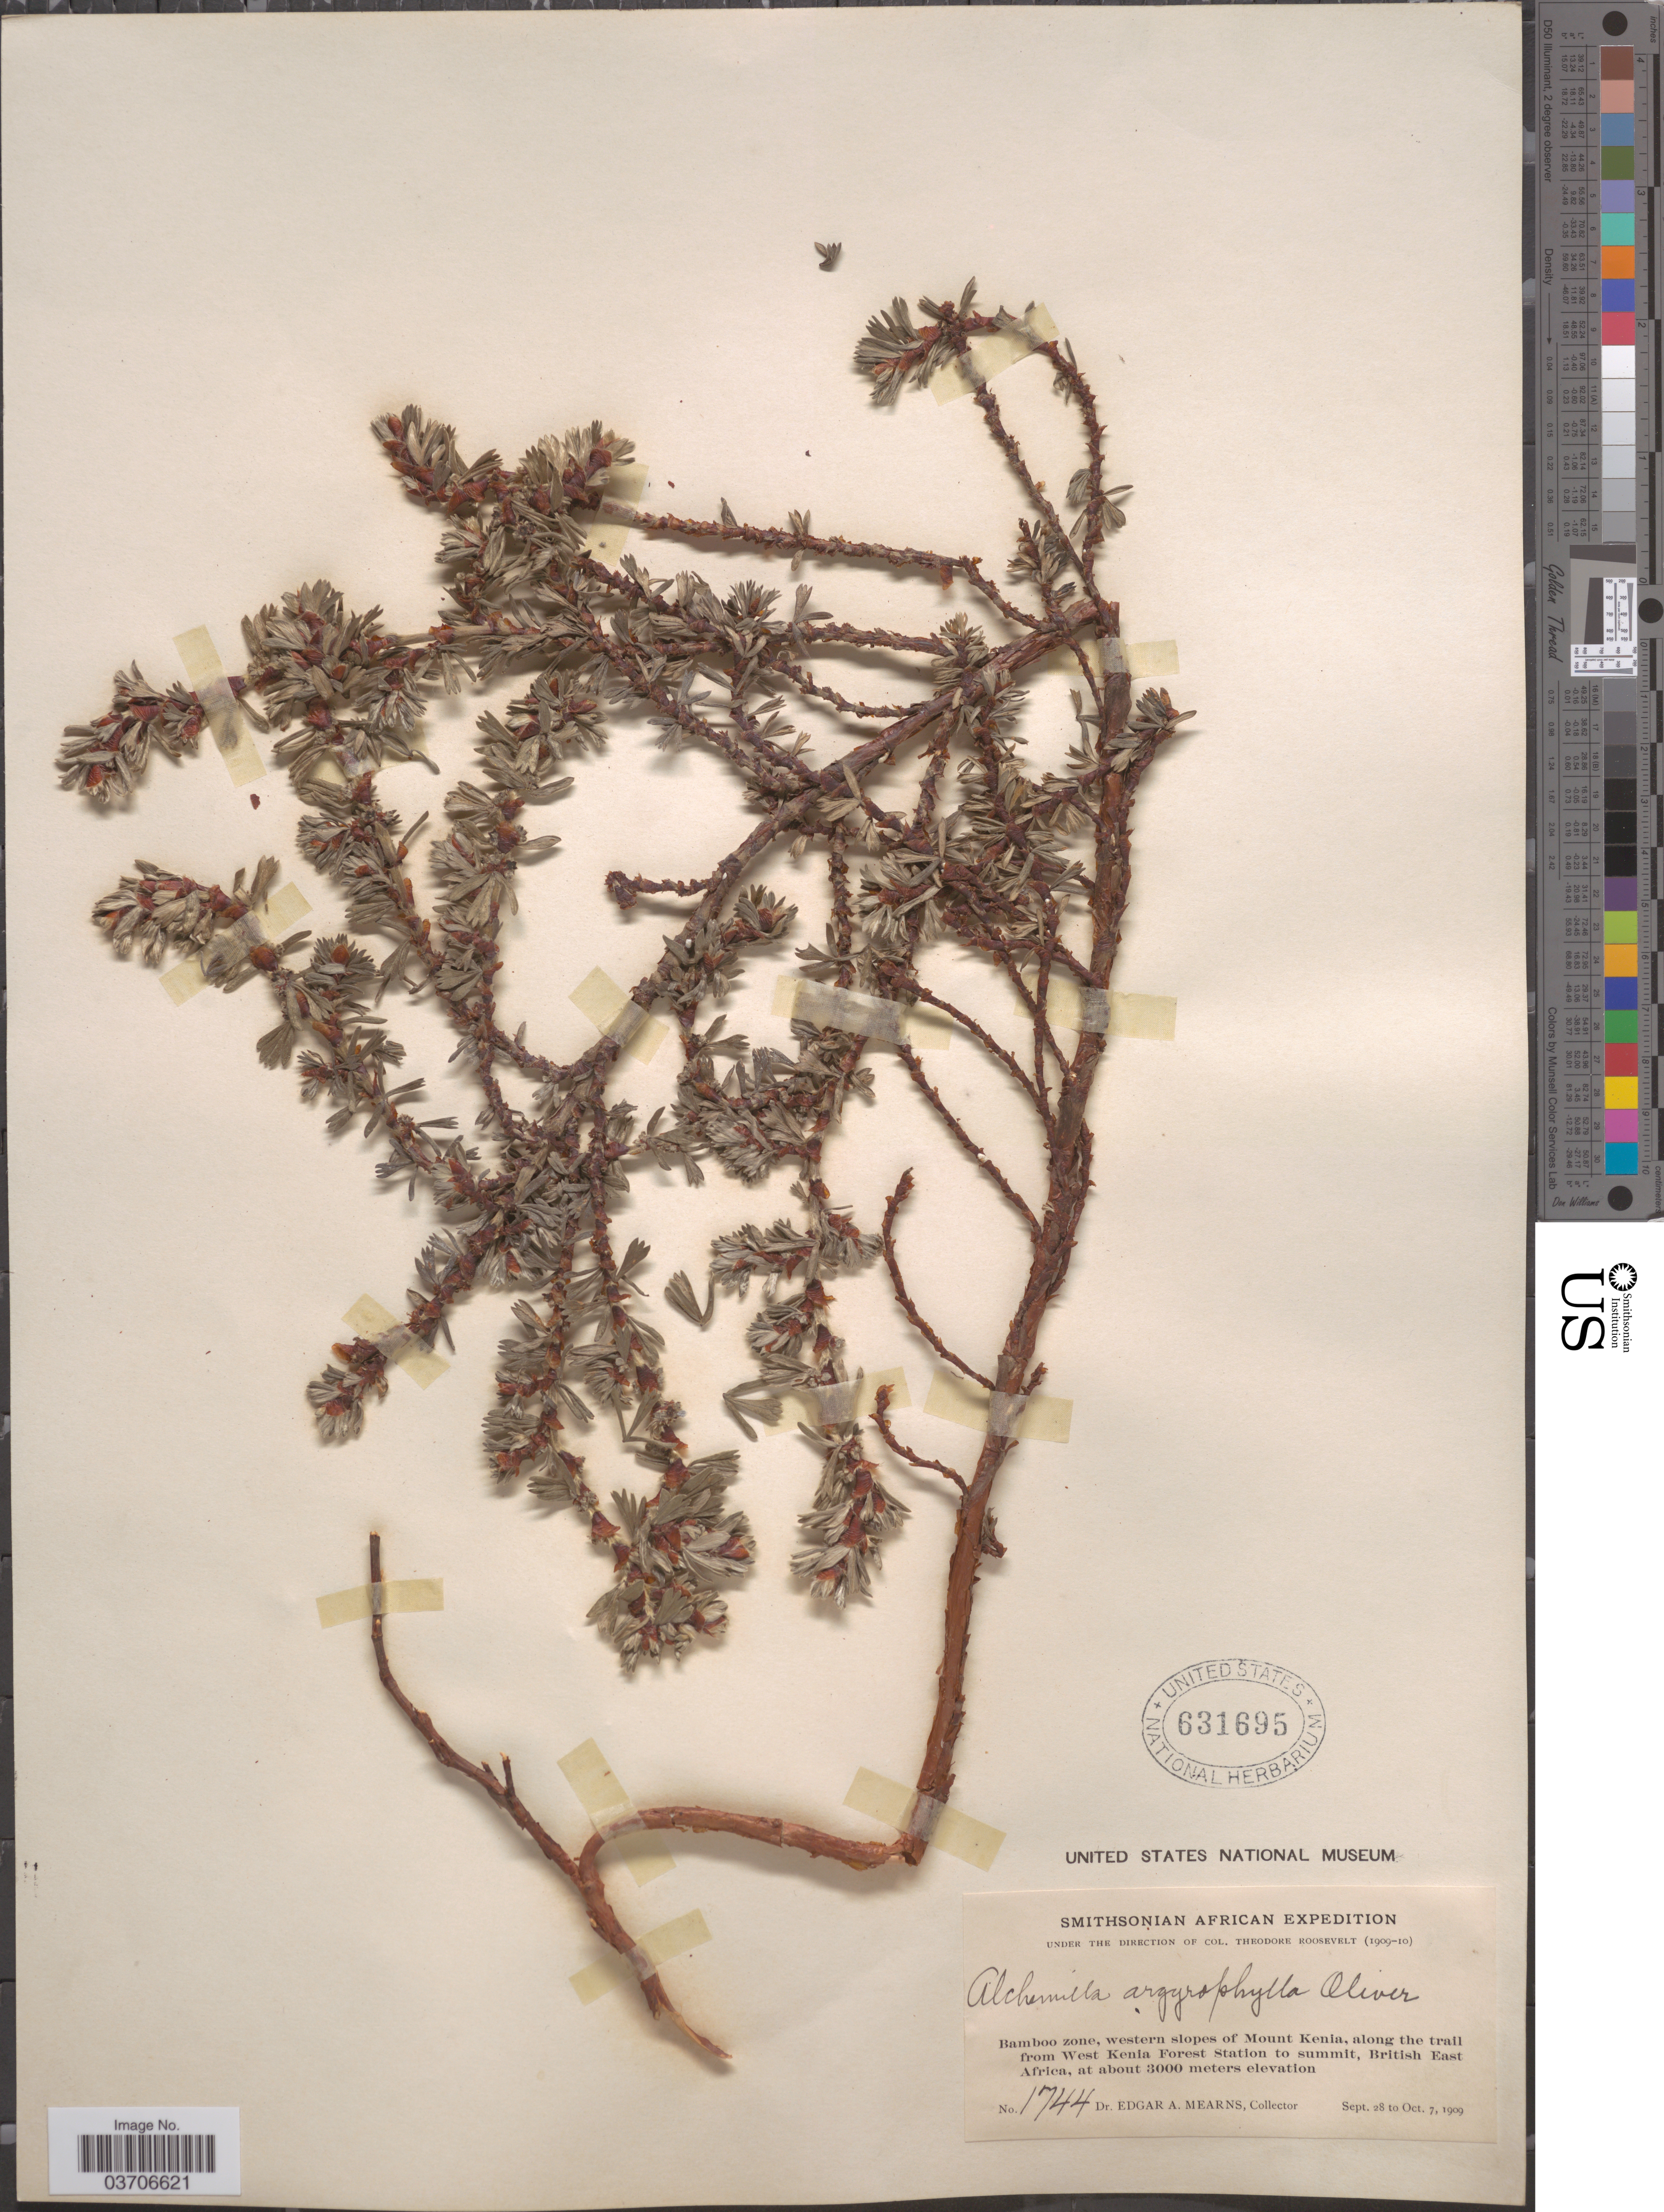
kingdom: Plantae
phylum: Tracheophyta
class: Magnoliopsida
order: Rosales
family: Rosaceae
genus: Alchemilla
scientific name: Alchemilla argyrophylla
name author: Oliv.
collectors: E. A. Mearns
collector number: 1744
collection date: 1909-09-28/1909-10-07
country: Kenya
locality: Bamboo zone, western slopes of Mount Kenia, along the trail from West kenia Forest Station to summit, British East Africa.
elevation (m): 3000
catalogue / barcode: US 631695